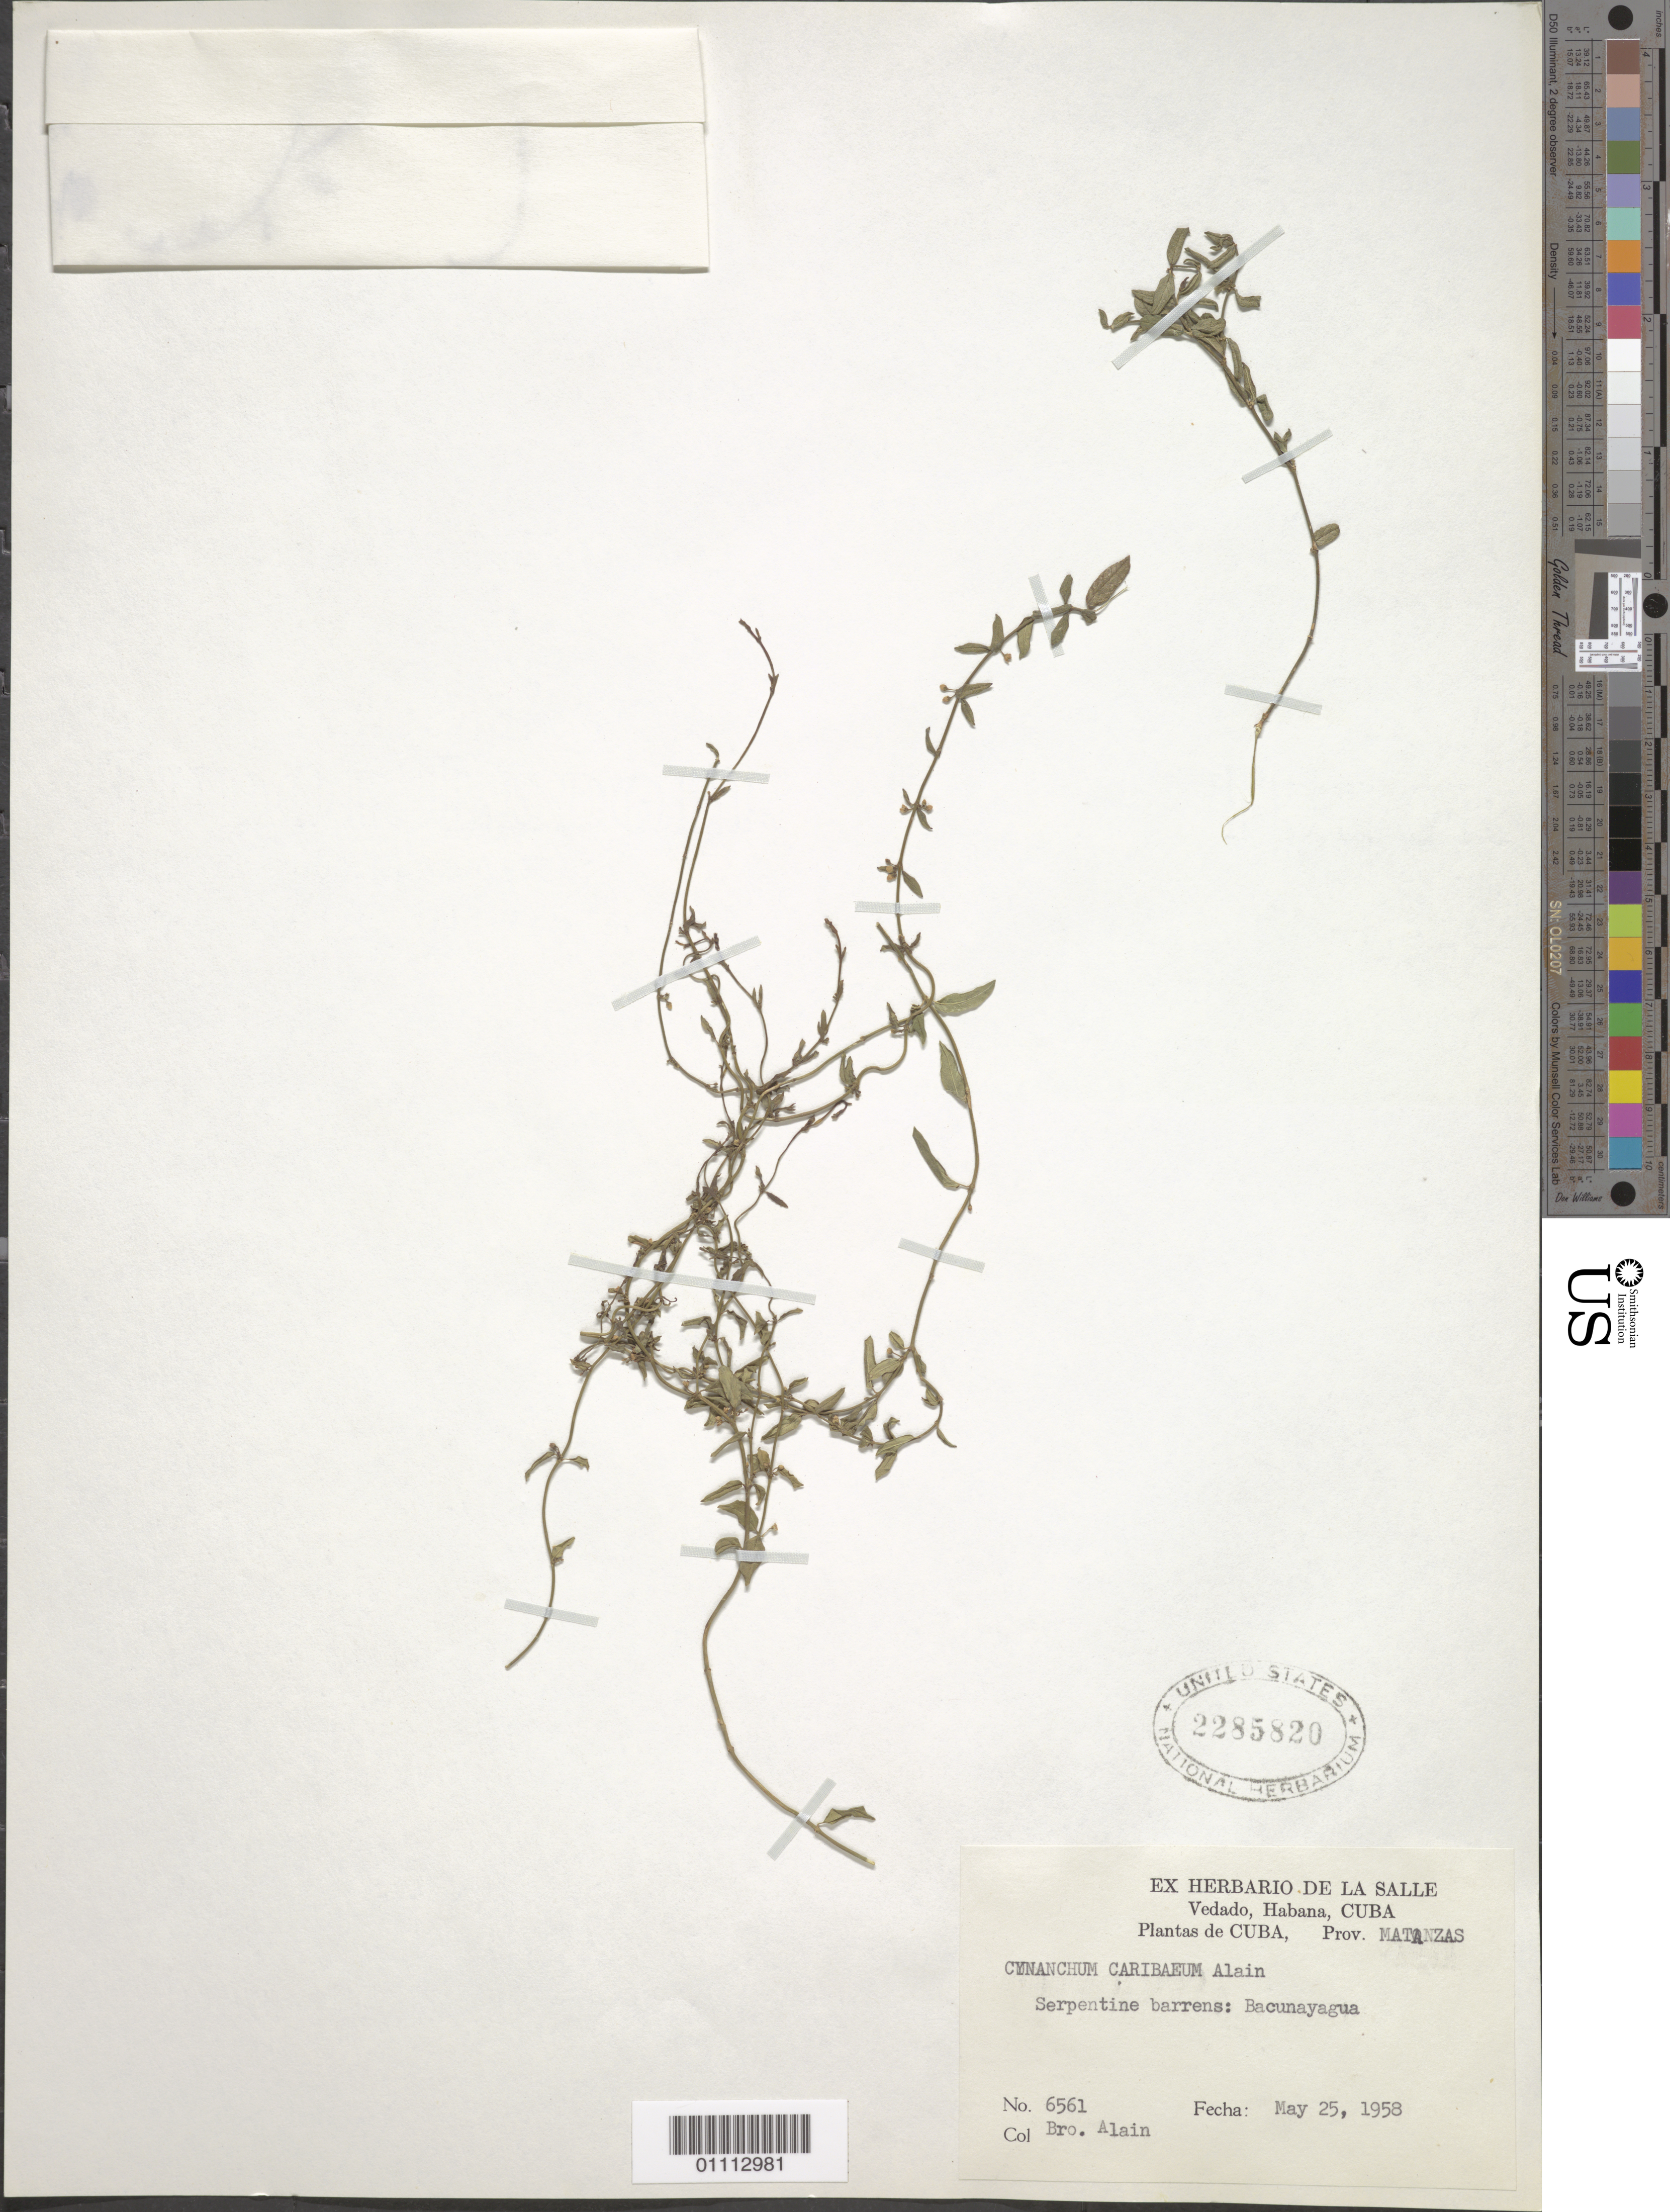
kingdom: Plantae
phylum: Tracheophyta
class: Magnoliopsida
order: Gentianales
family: Apocynaceae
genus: Cynanchum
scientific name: Cynanchum caribaeum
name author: Alain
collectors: A. H. Liogier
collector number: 6561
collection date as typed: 25 May 1958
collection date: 1958-05-25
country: Cuba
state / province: Matanzas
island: Cuba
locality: Serpentine barrens: Bacunayagua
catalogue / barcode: US 2285820